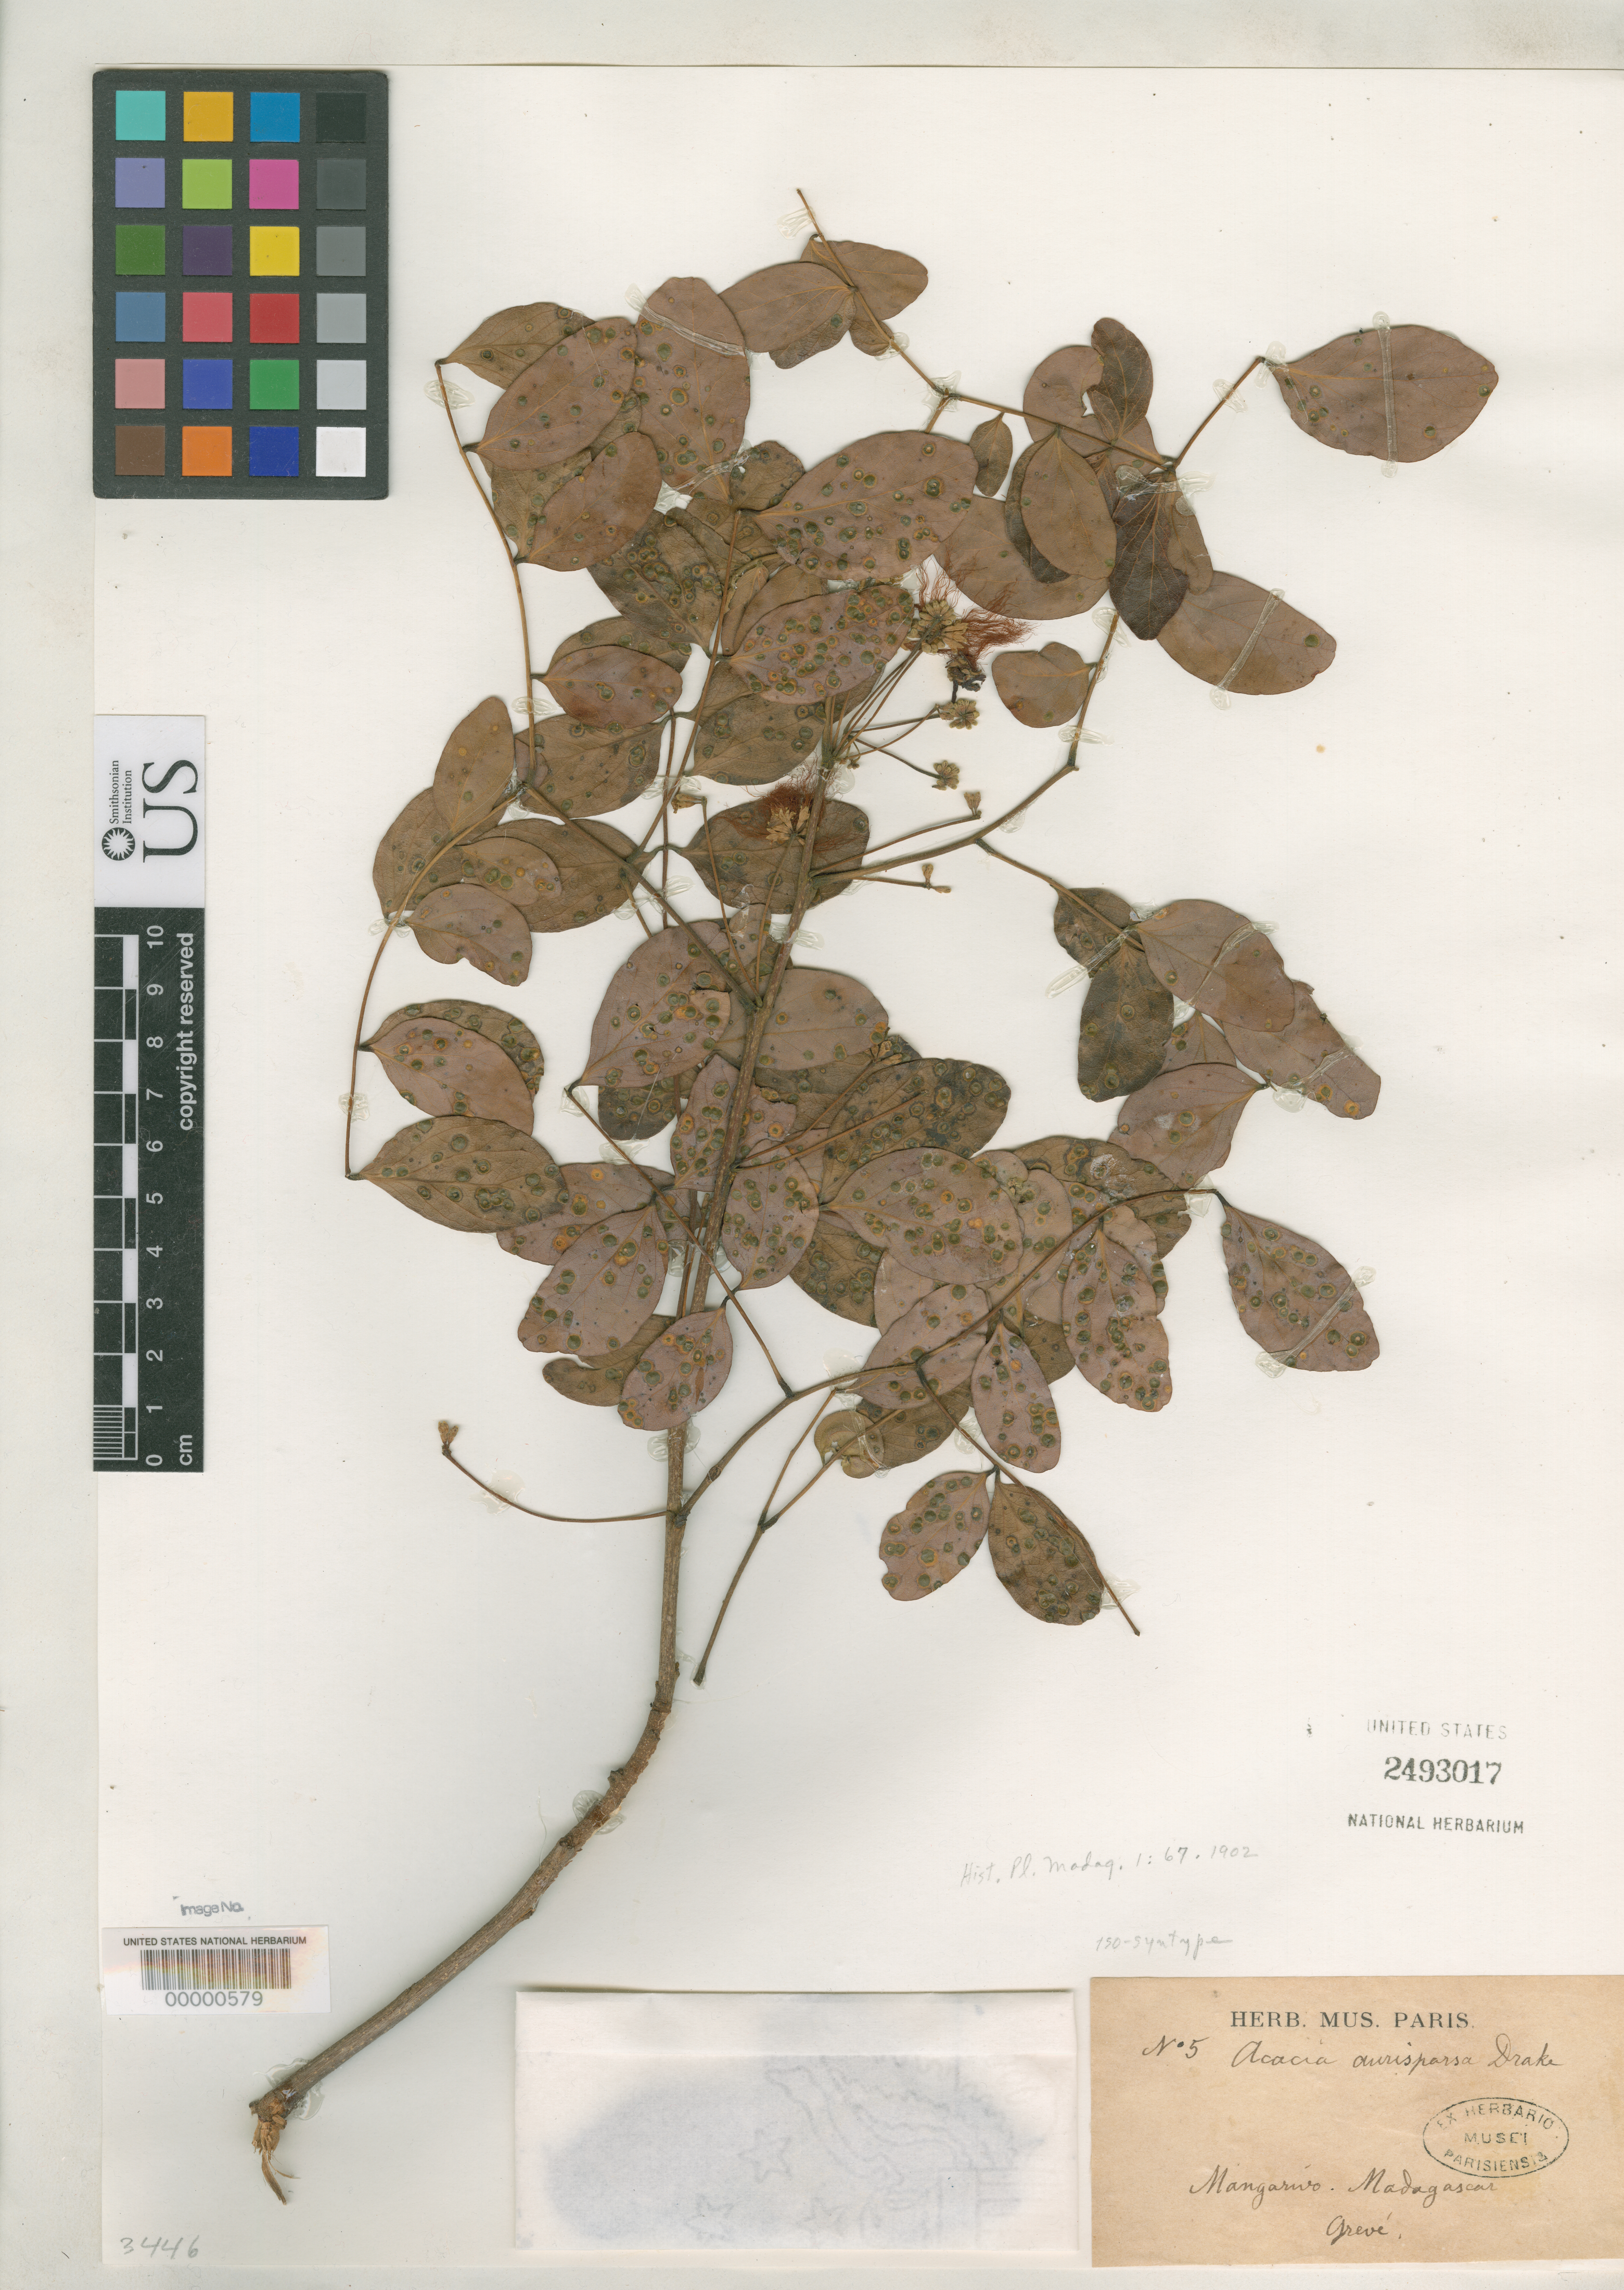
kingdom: Plantae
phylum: Tracheophyta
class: Magnoliopsida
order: Fabales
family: Fabaceae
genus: Acacia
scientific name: Acacia aurisparsa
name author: Drake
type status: Isosyntype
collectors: M. Greve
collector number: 5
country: Madagascar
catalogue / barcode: US 2493017